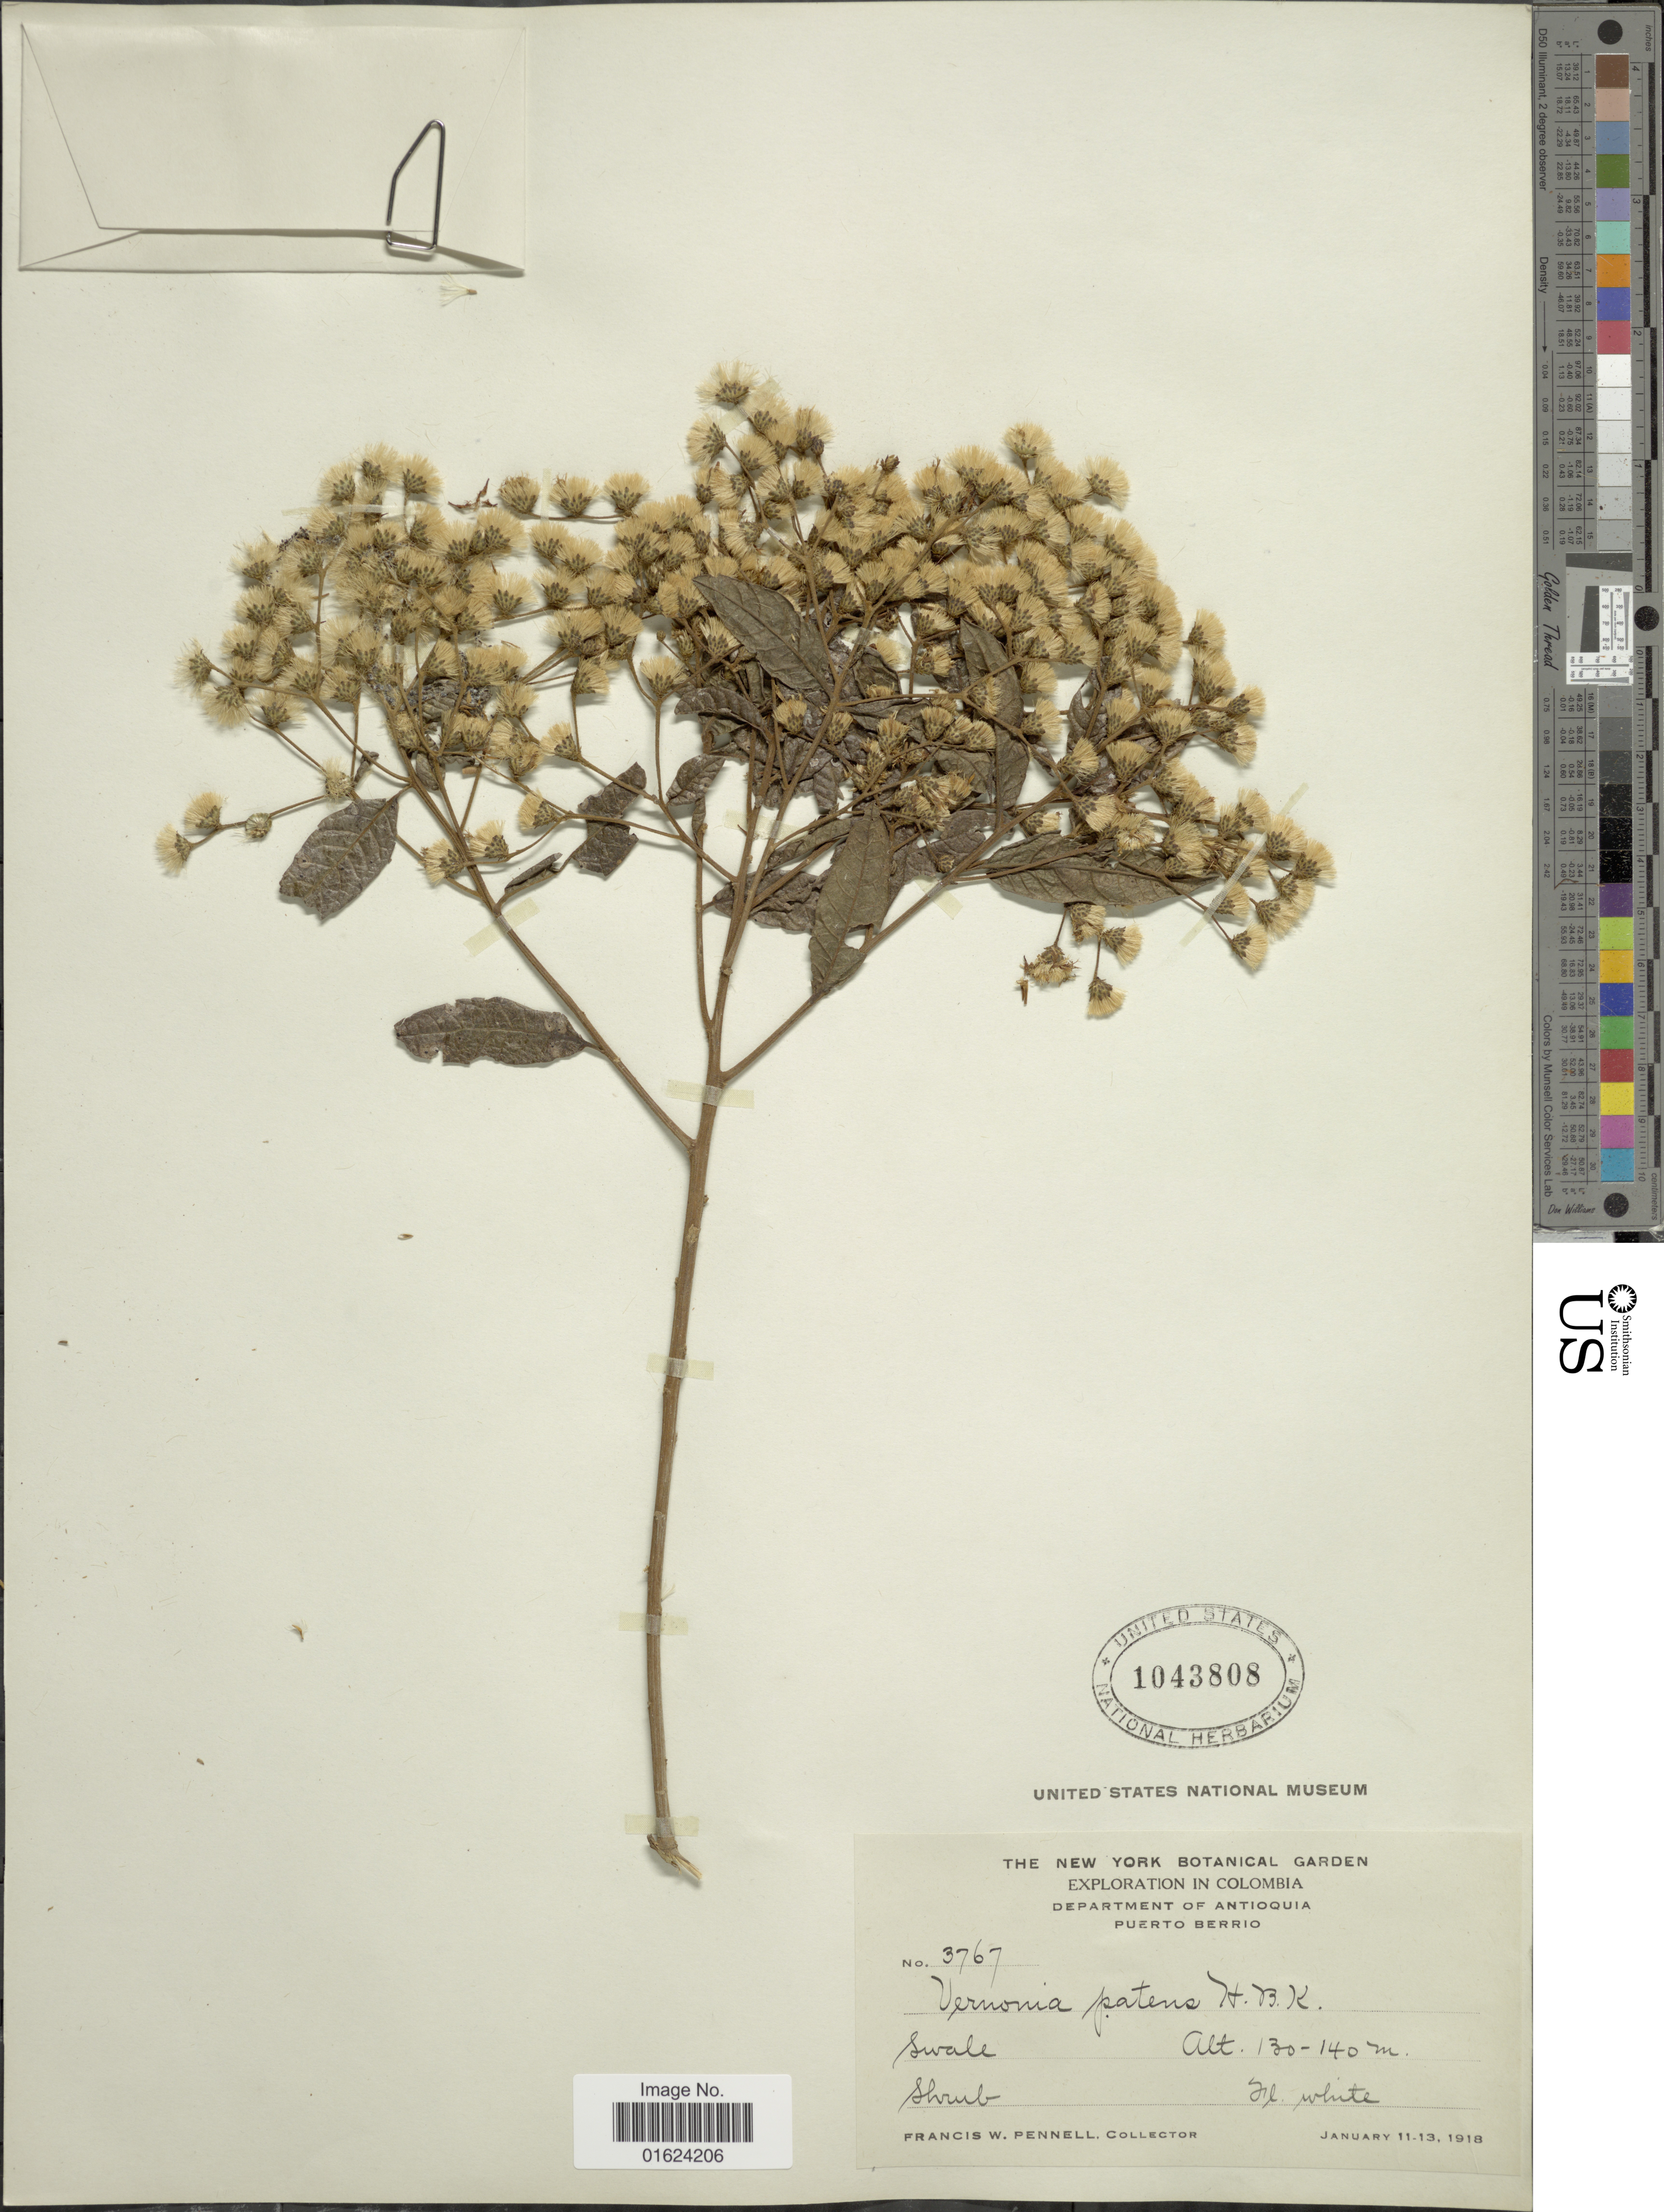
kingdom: Plantae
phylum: Tracheophyta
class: Magnoliopsida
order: Asterales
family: Asteraceae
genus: Vernonanthura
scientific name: Vernonanthura patens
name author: (Kunth) H. Rob.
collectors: F. W. Pennell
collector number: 3767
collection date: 1918-01-11/1918-01-13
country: Colombia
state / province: Antioquia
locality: Department of Antioquia. Puerto Berrio.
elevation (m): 130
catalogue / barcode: US 1043808